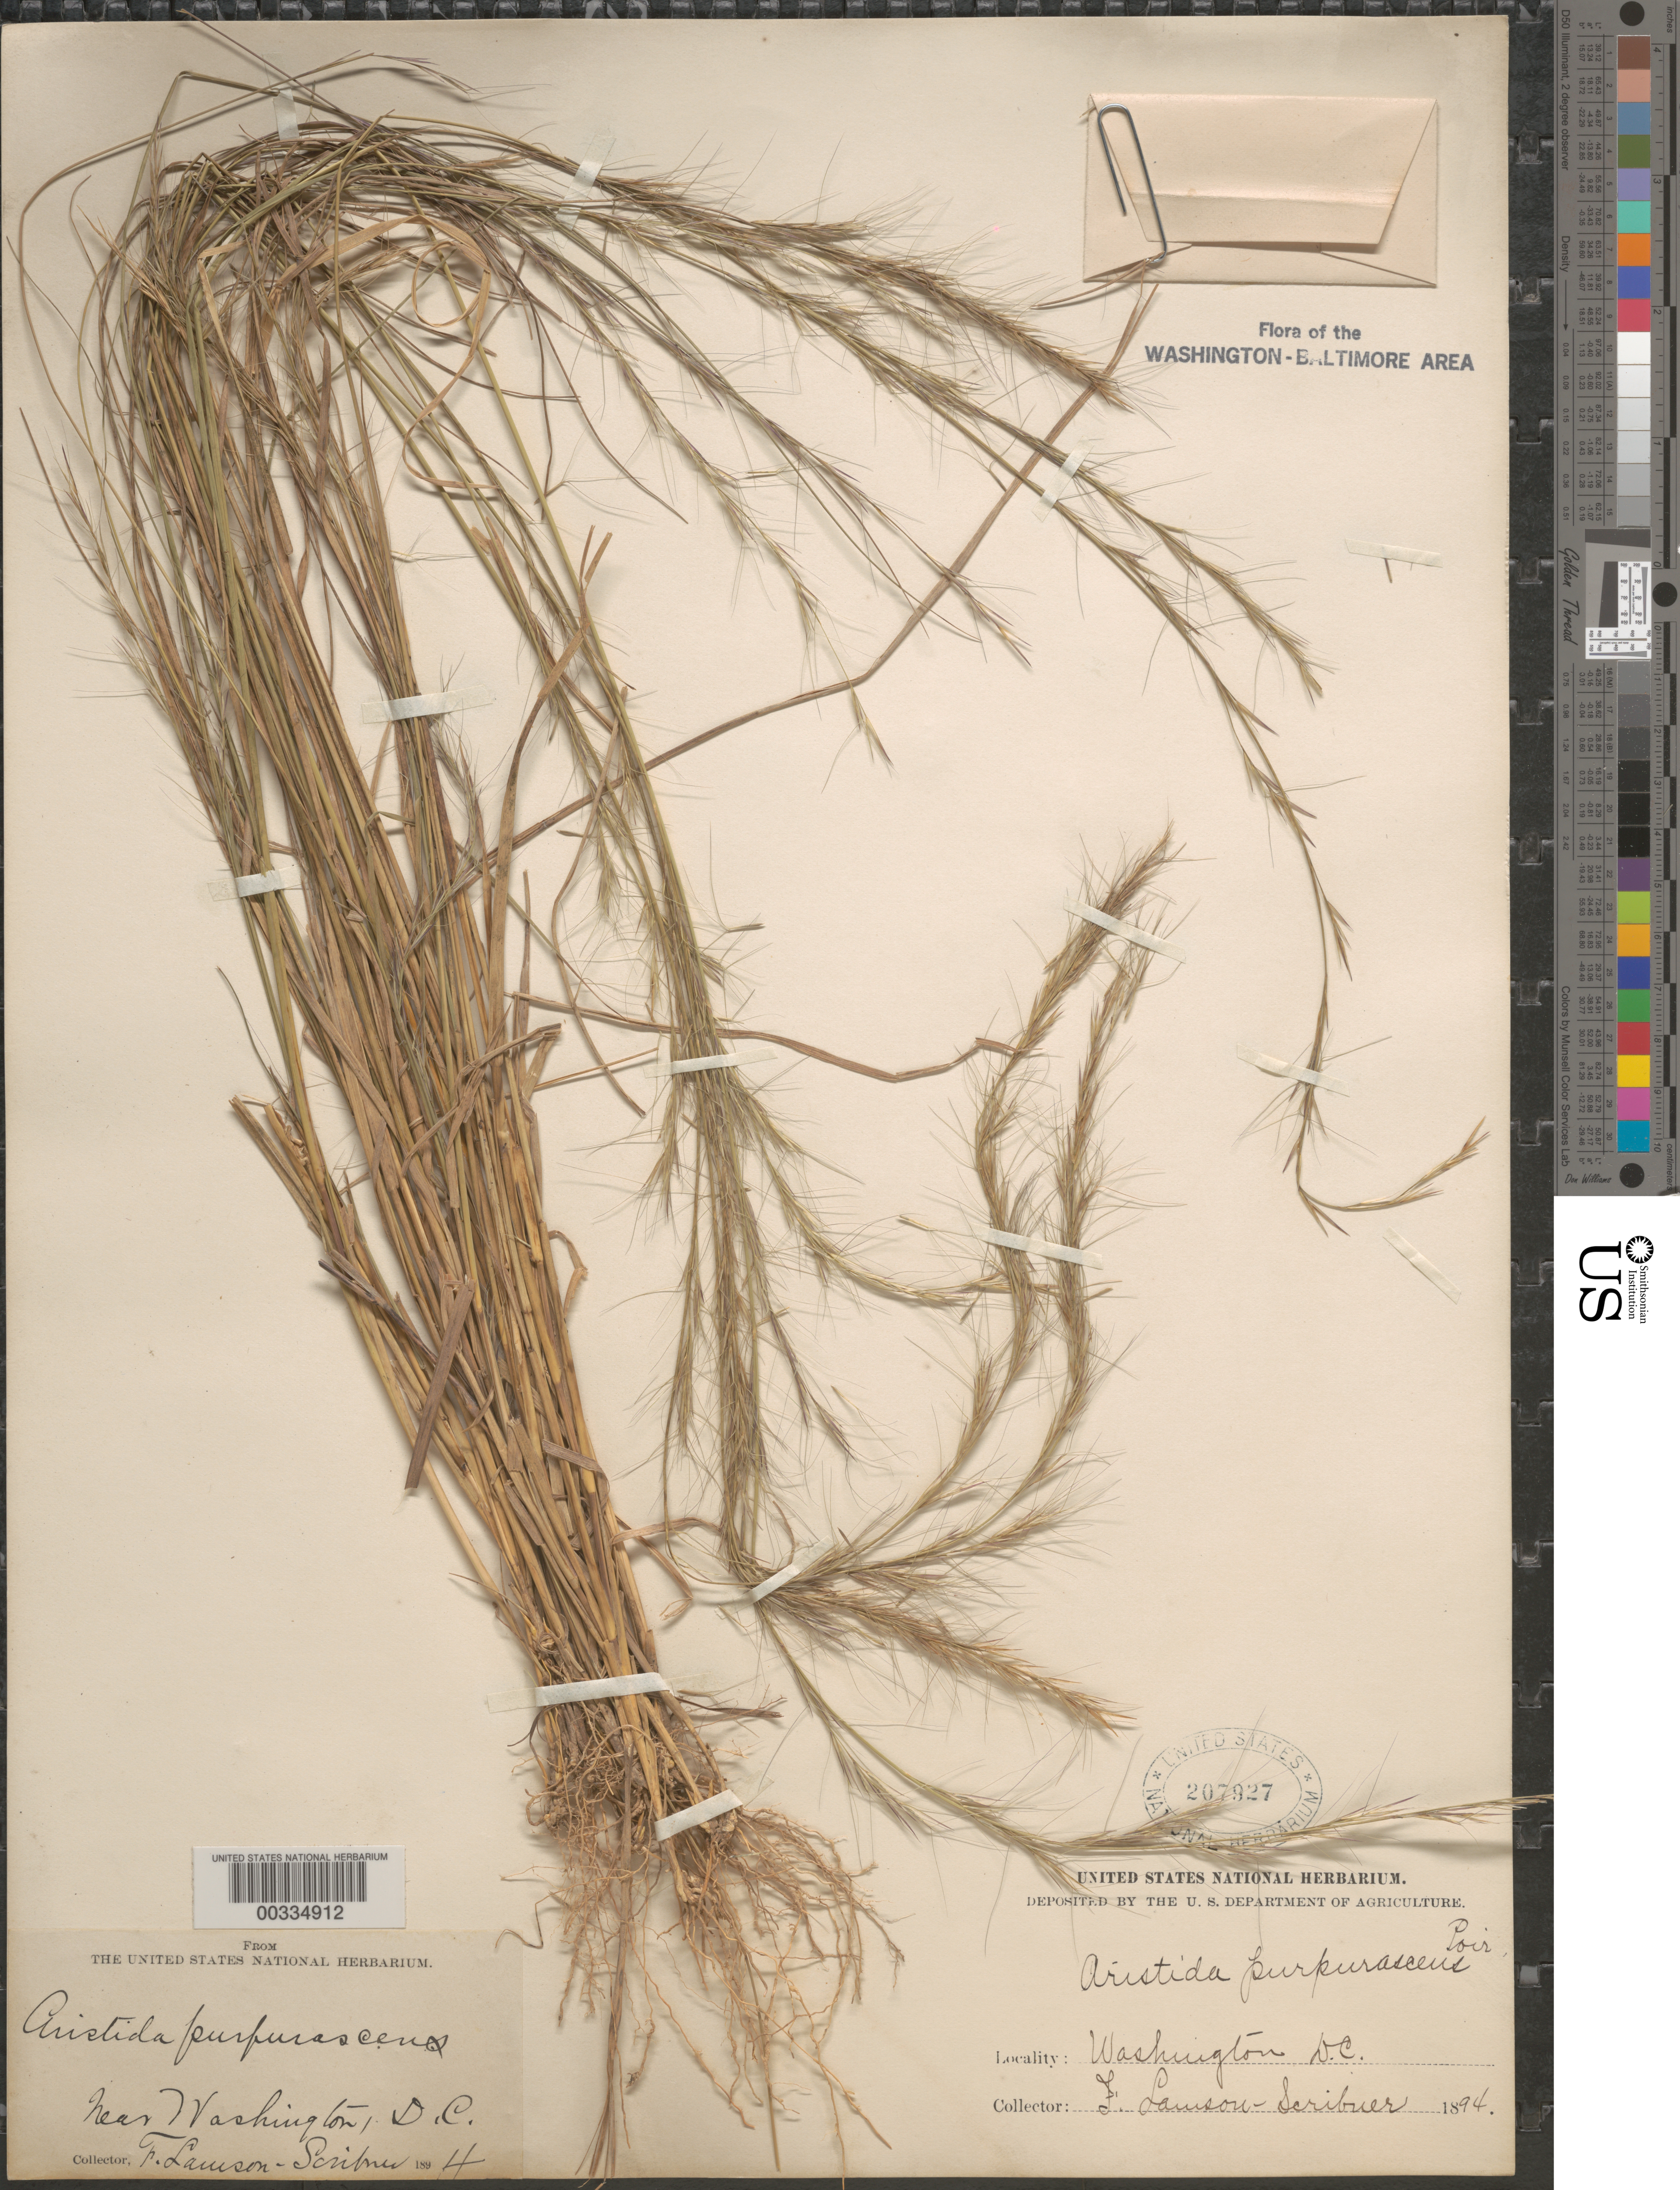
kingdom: Plantae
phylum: Tracheophyta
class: Liliopsida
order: Poales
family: Poaceae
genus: Aristida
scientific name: Aristida purpurascens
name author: Poir. in Lam.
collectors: F. L. Scribner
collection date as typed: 1894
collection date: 1894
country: United States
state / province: District of Columbia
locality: Near Washington DC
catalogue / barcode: US 207927